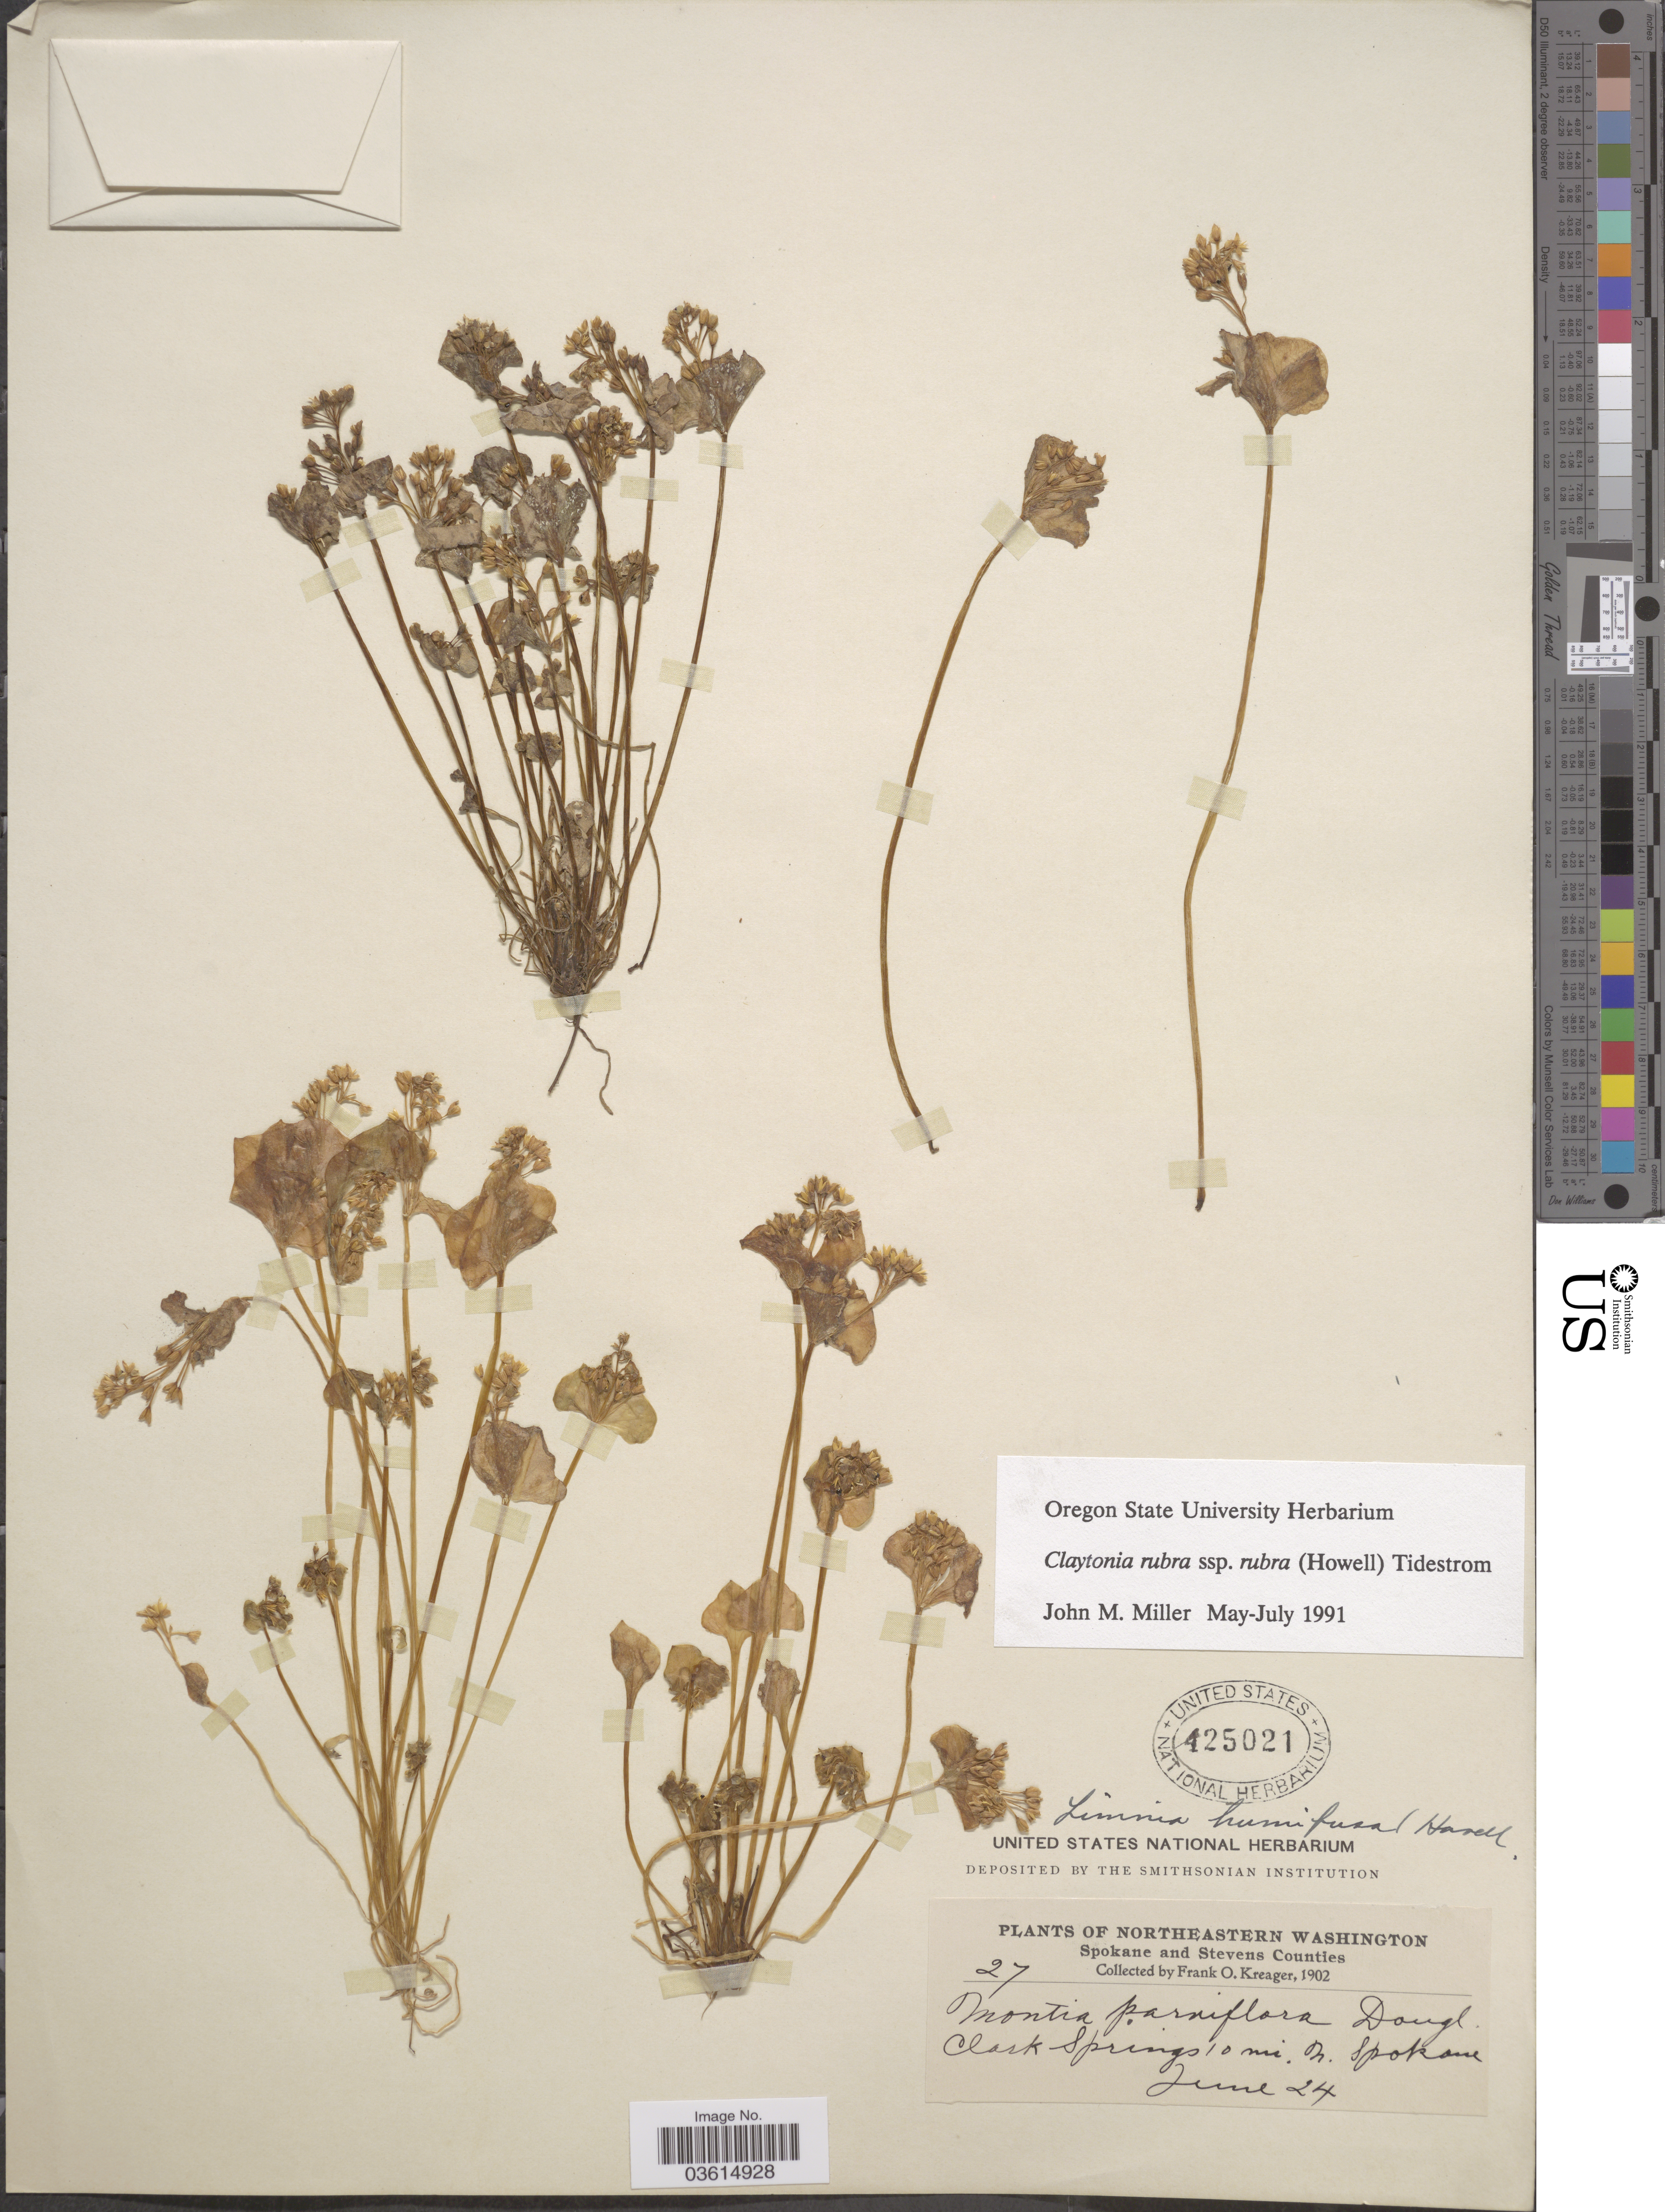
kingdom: Plantae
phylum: Tracheophyta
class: Magnoliopsida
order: Caryophyllales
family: Montiaceae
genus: Claytonia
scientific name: Claytonia rubra subsp. rubra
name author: (Howell) Tidestr.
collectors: F. Kreager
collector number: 27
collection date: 1902-06-24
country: United States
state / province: Washington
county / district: Spokane / Stevens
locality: Northeastern Washington. Spokane and Stevens Counties. Clark Springs 10 mi. N. Spokane.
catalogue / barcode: US 425021